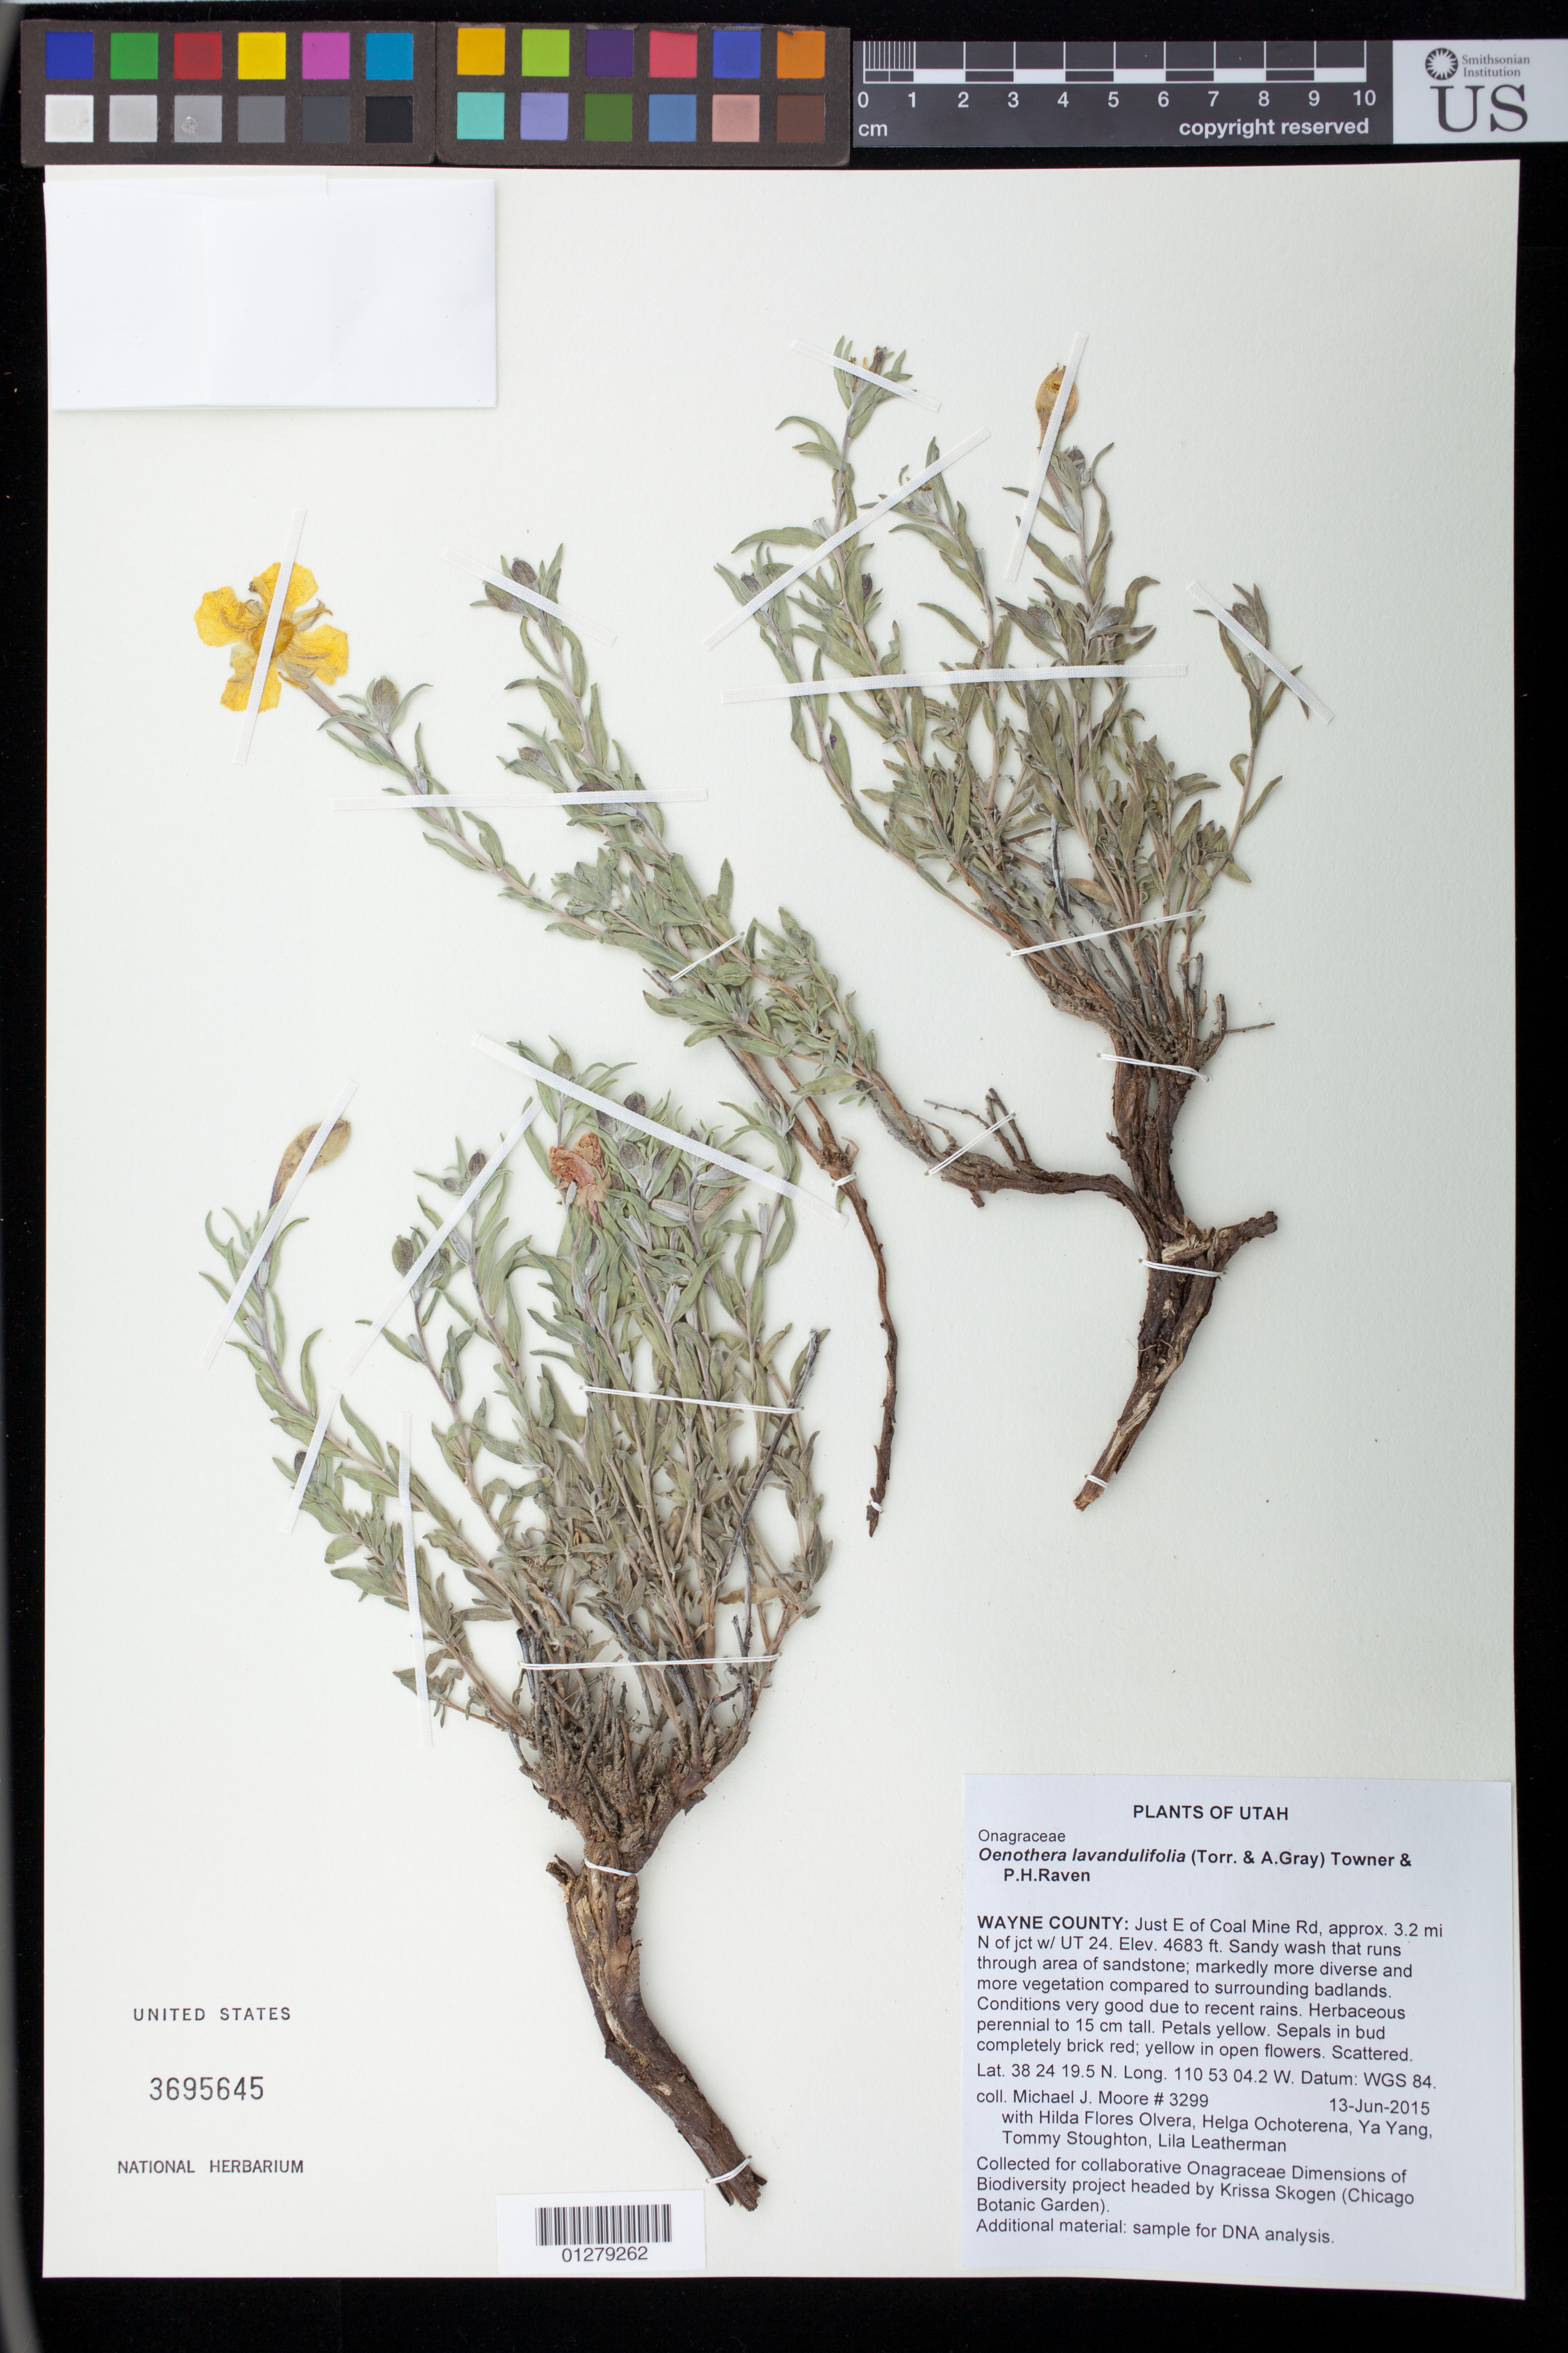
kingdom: Plantae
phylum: Tracheophyta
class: Magnoliopsida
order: Myrtales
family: Onagraceae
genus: Oenothera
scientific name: Oenothera lavandulifolia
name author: Torr. & A. Gray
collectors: M. J. Moore, H. Flores Olvera, H. Ochoterena-B., Y. Yang, T. Stoughton & L. Leatherman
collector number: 3299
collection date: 2015-06-13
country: United States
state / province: Utah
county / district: Wayne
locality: Just E of Coal Mine Rd, approx. 3.2 mi N of jct w/ UT 24.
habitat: Sandy wash that runs through area of sandstone; markedly more diverse and more vegetation compared to surrounding badlands. Conditions very good due to recent rains.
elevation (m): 1427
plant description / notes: Collected for collaborative Onagraceae Dimensions of Biodiversity project headed by Krissa Skogen (Chicago Botanic Garden).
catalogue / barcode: US 3695645